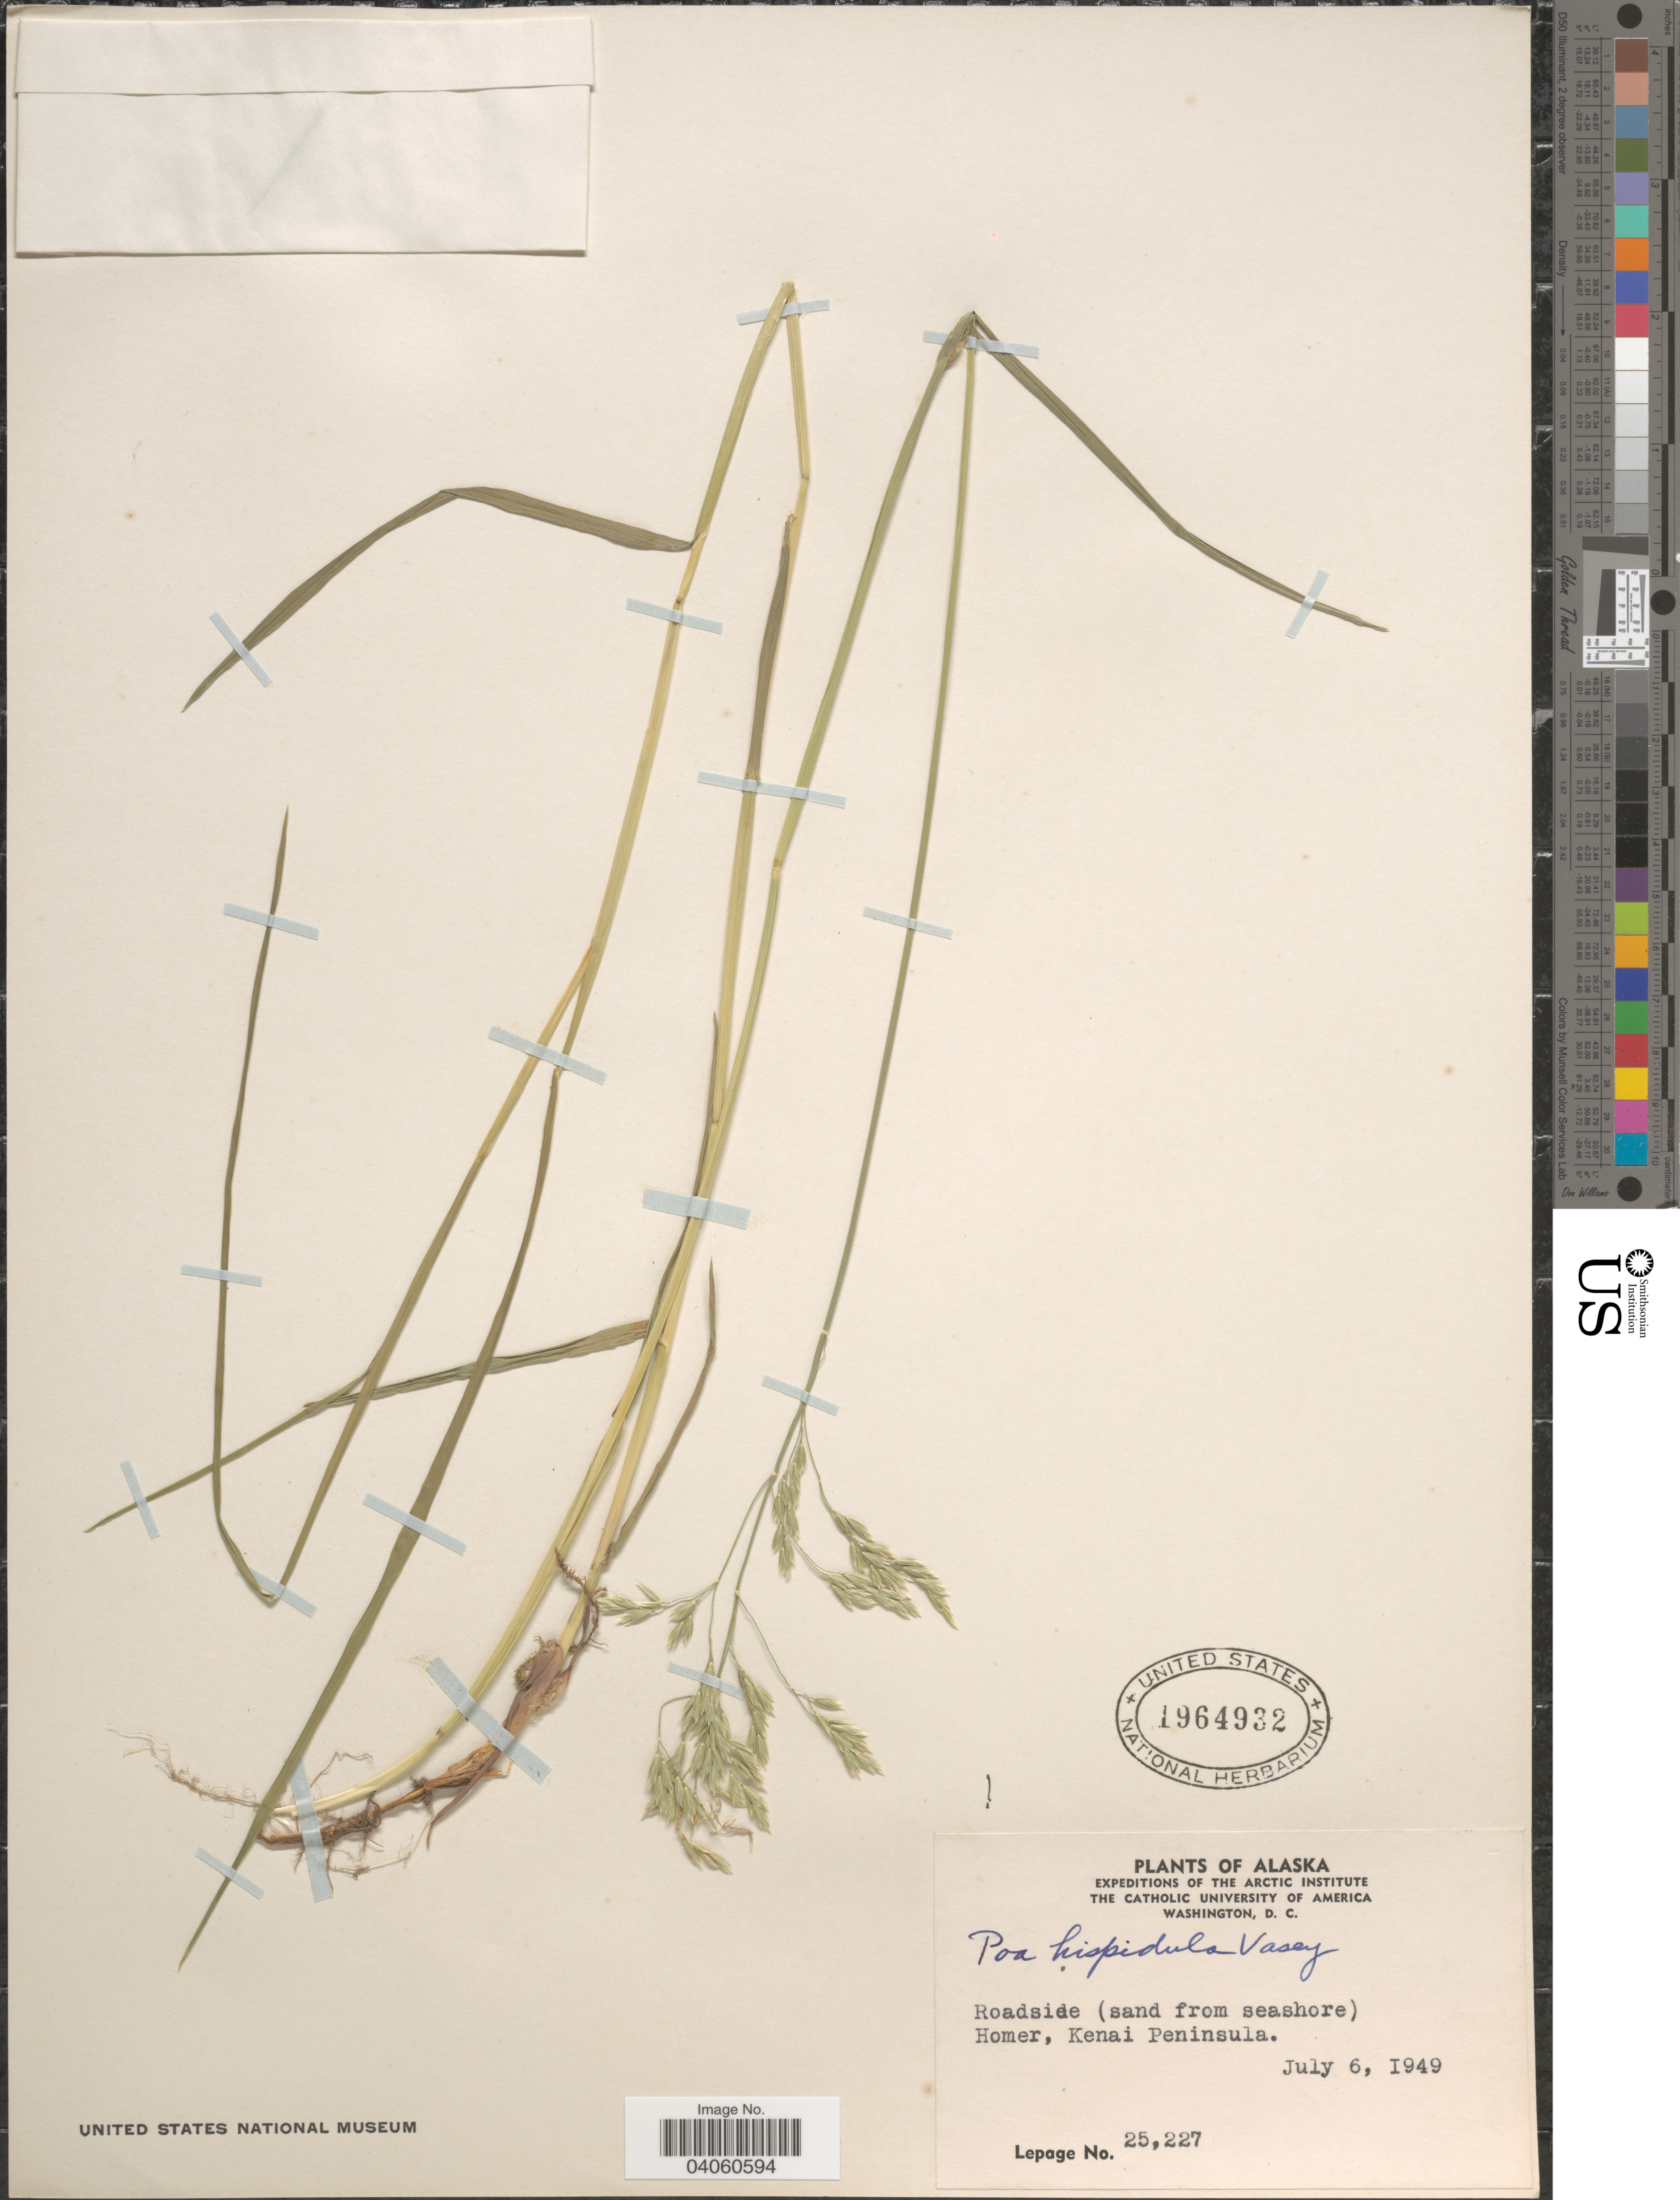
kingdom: Plantae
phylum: Tracheophyta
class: Liliopsida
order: Poales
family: Poaceae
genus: Poa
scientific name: Poa macrocalyx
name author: Trautv. & C.A. Mey.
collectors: -. LePage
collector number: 25227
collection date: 1949-07-06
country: United States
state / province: Alaska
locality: Roadside (sand from seashore) Homer, Kenai Peninsula.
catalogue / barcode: US 1964932